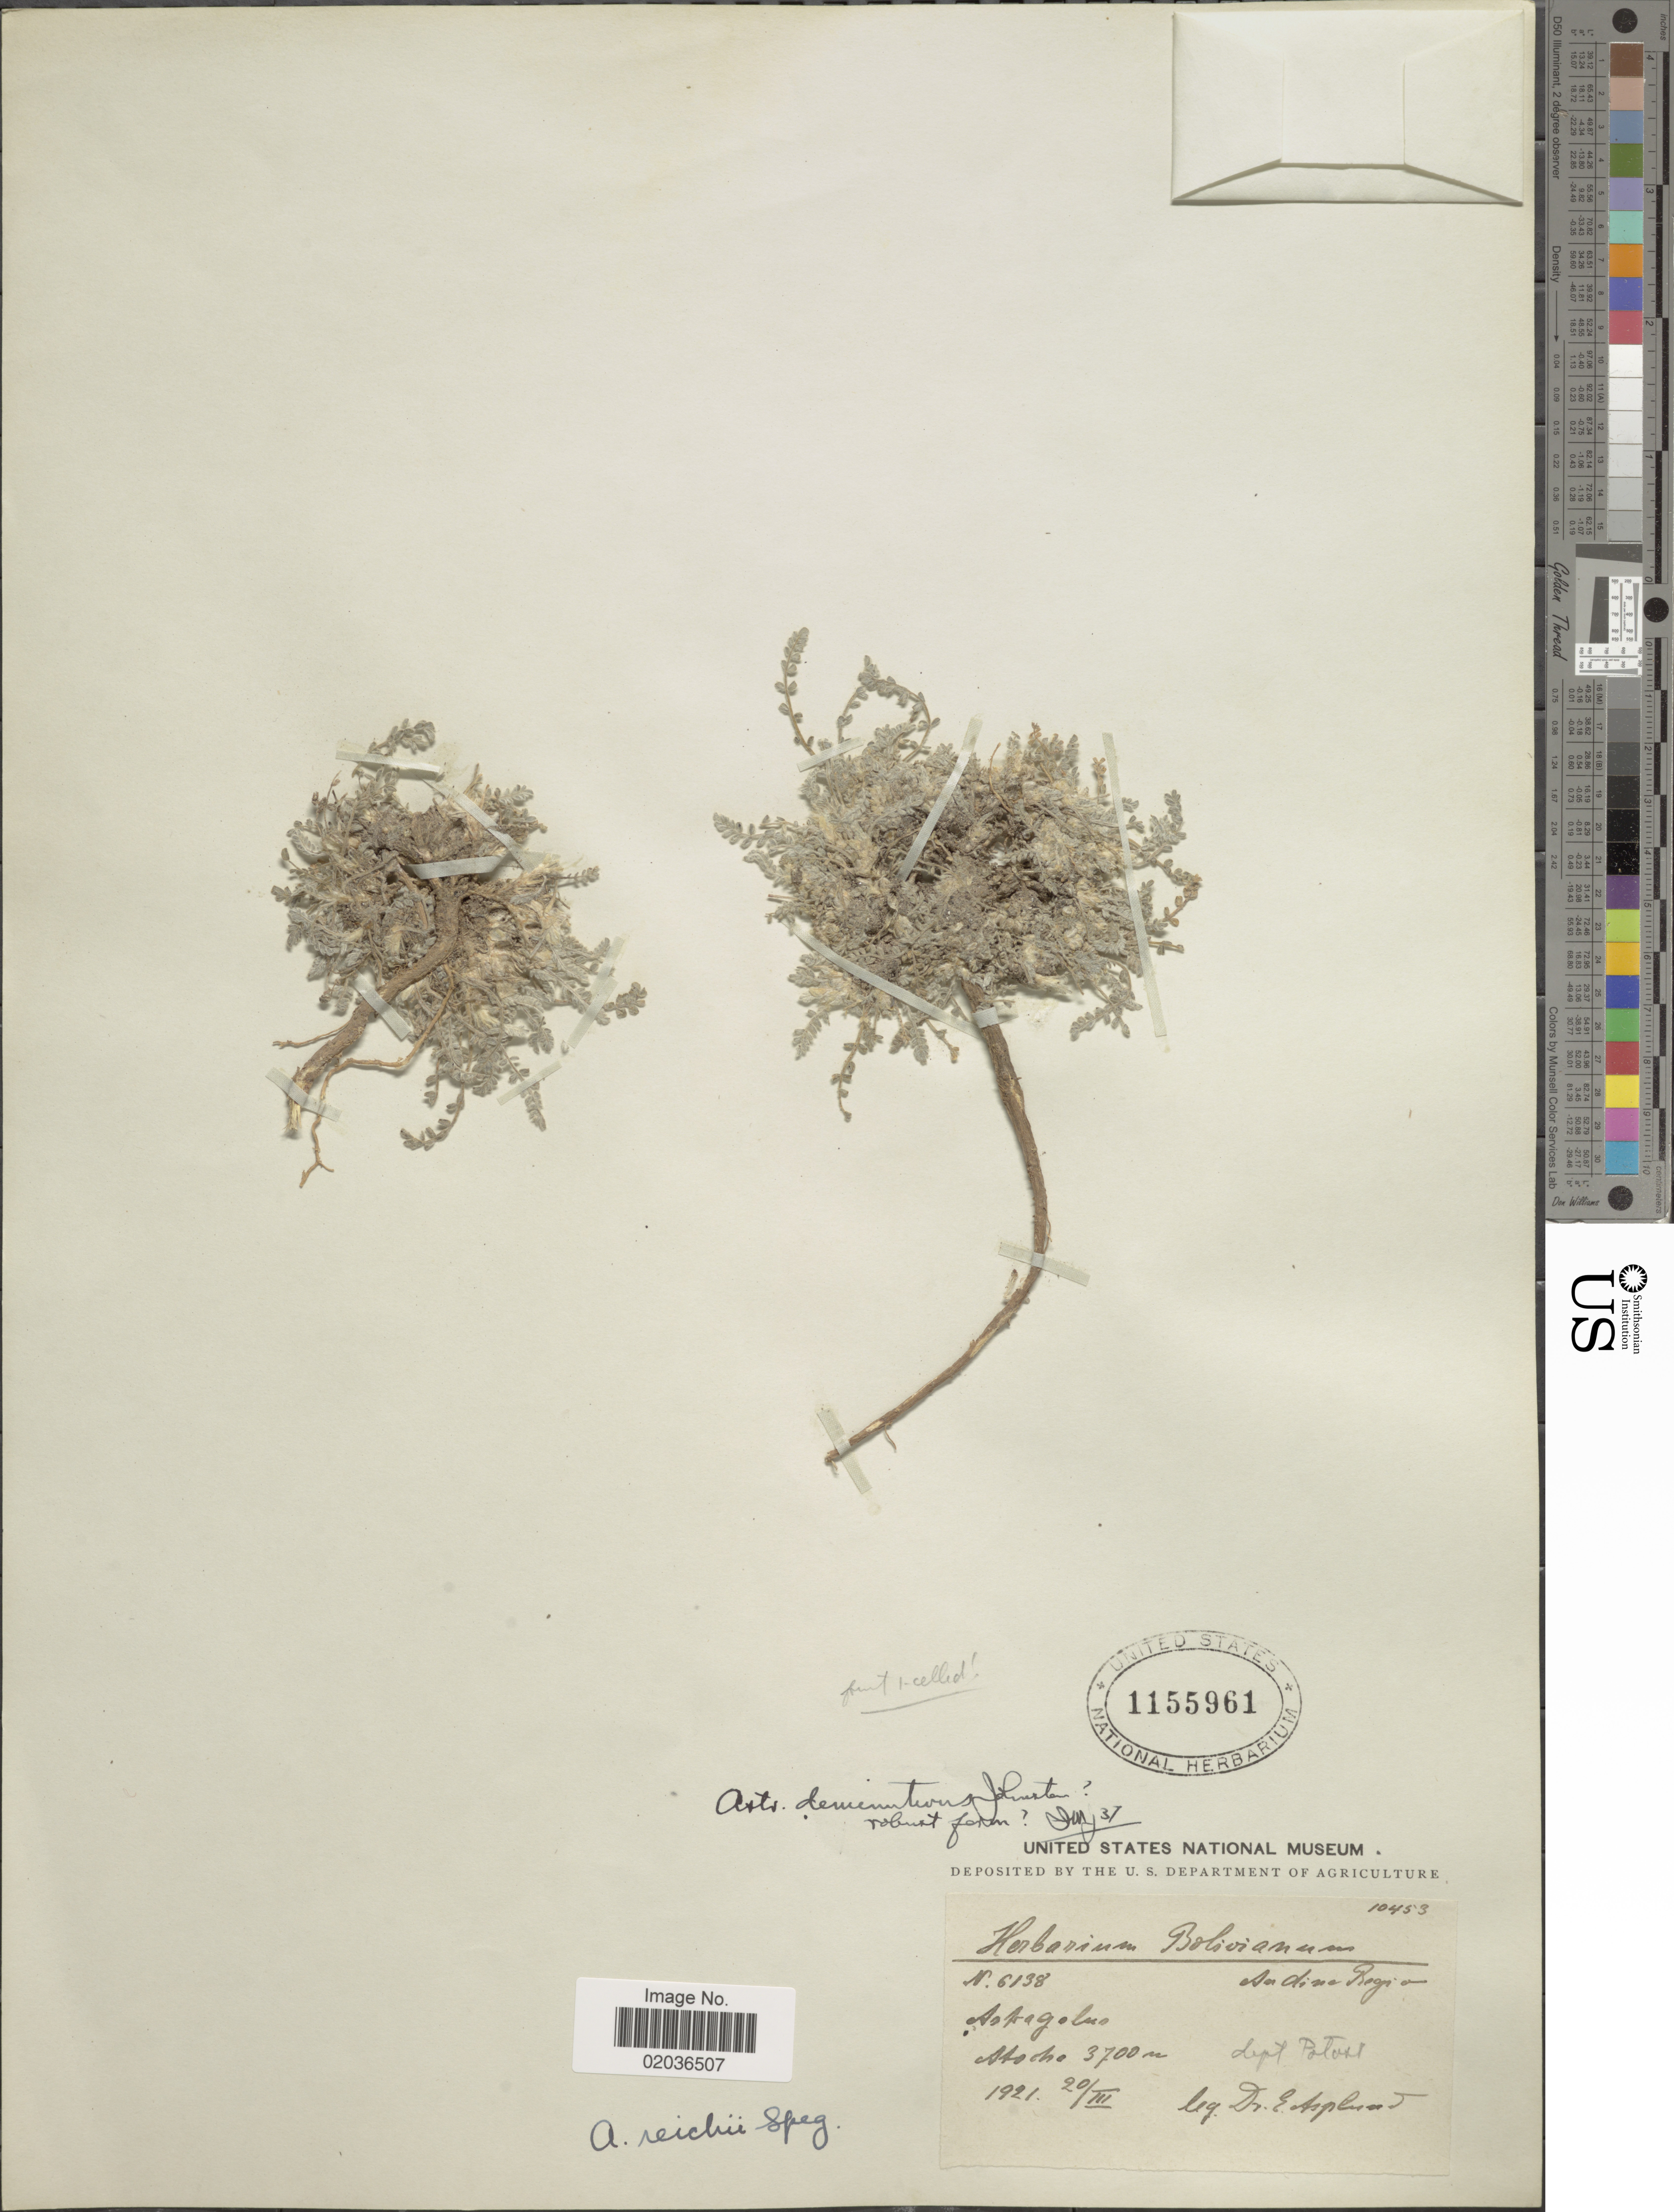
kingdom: Plantae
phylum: Tracheophyta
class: Magnoliopsida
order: Fabales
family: Fabaceae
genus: Astragalus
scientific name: Astragalus deminutivus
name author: I.M. Johnst.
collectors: E. Asplund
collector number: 10453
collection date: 1921-03-20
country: Bolivia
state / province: Potosi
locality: Andino Regio. Atocho. Dept. Potosi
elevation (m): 3700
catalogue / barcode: US 1155961